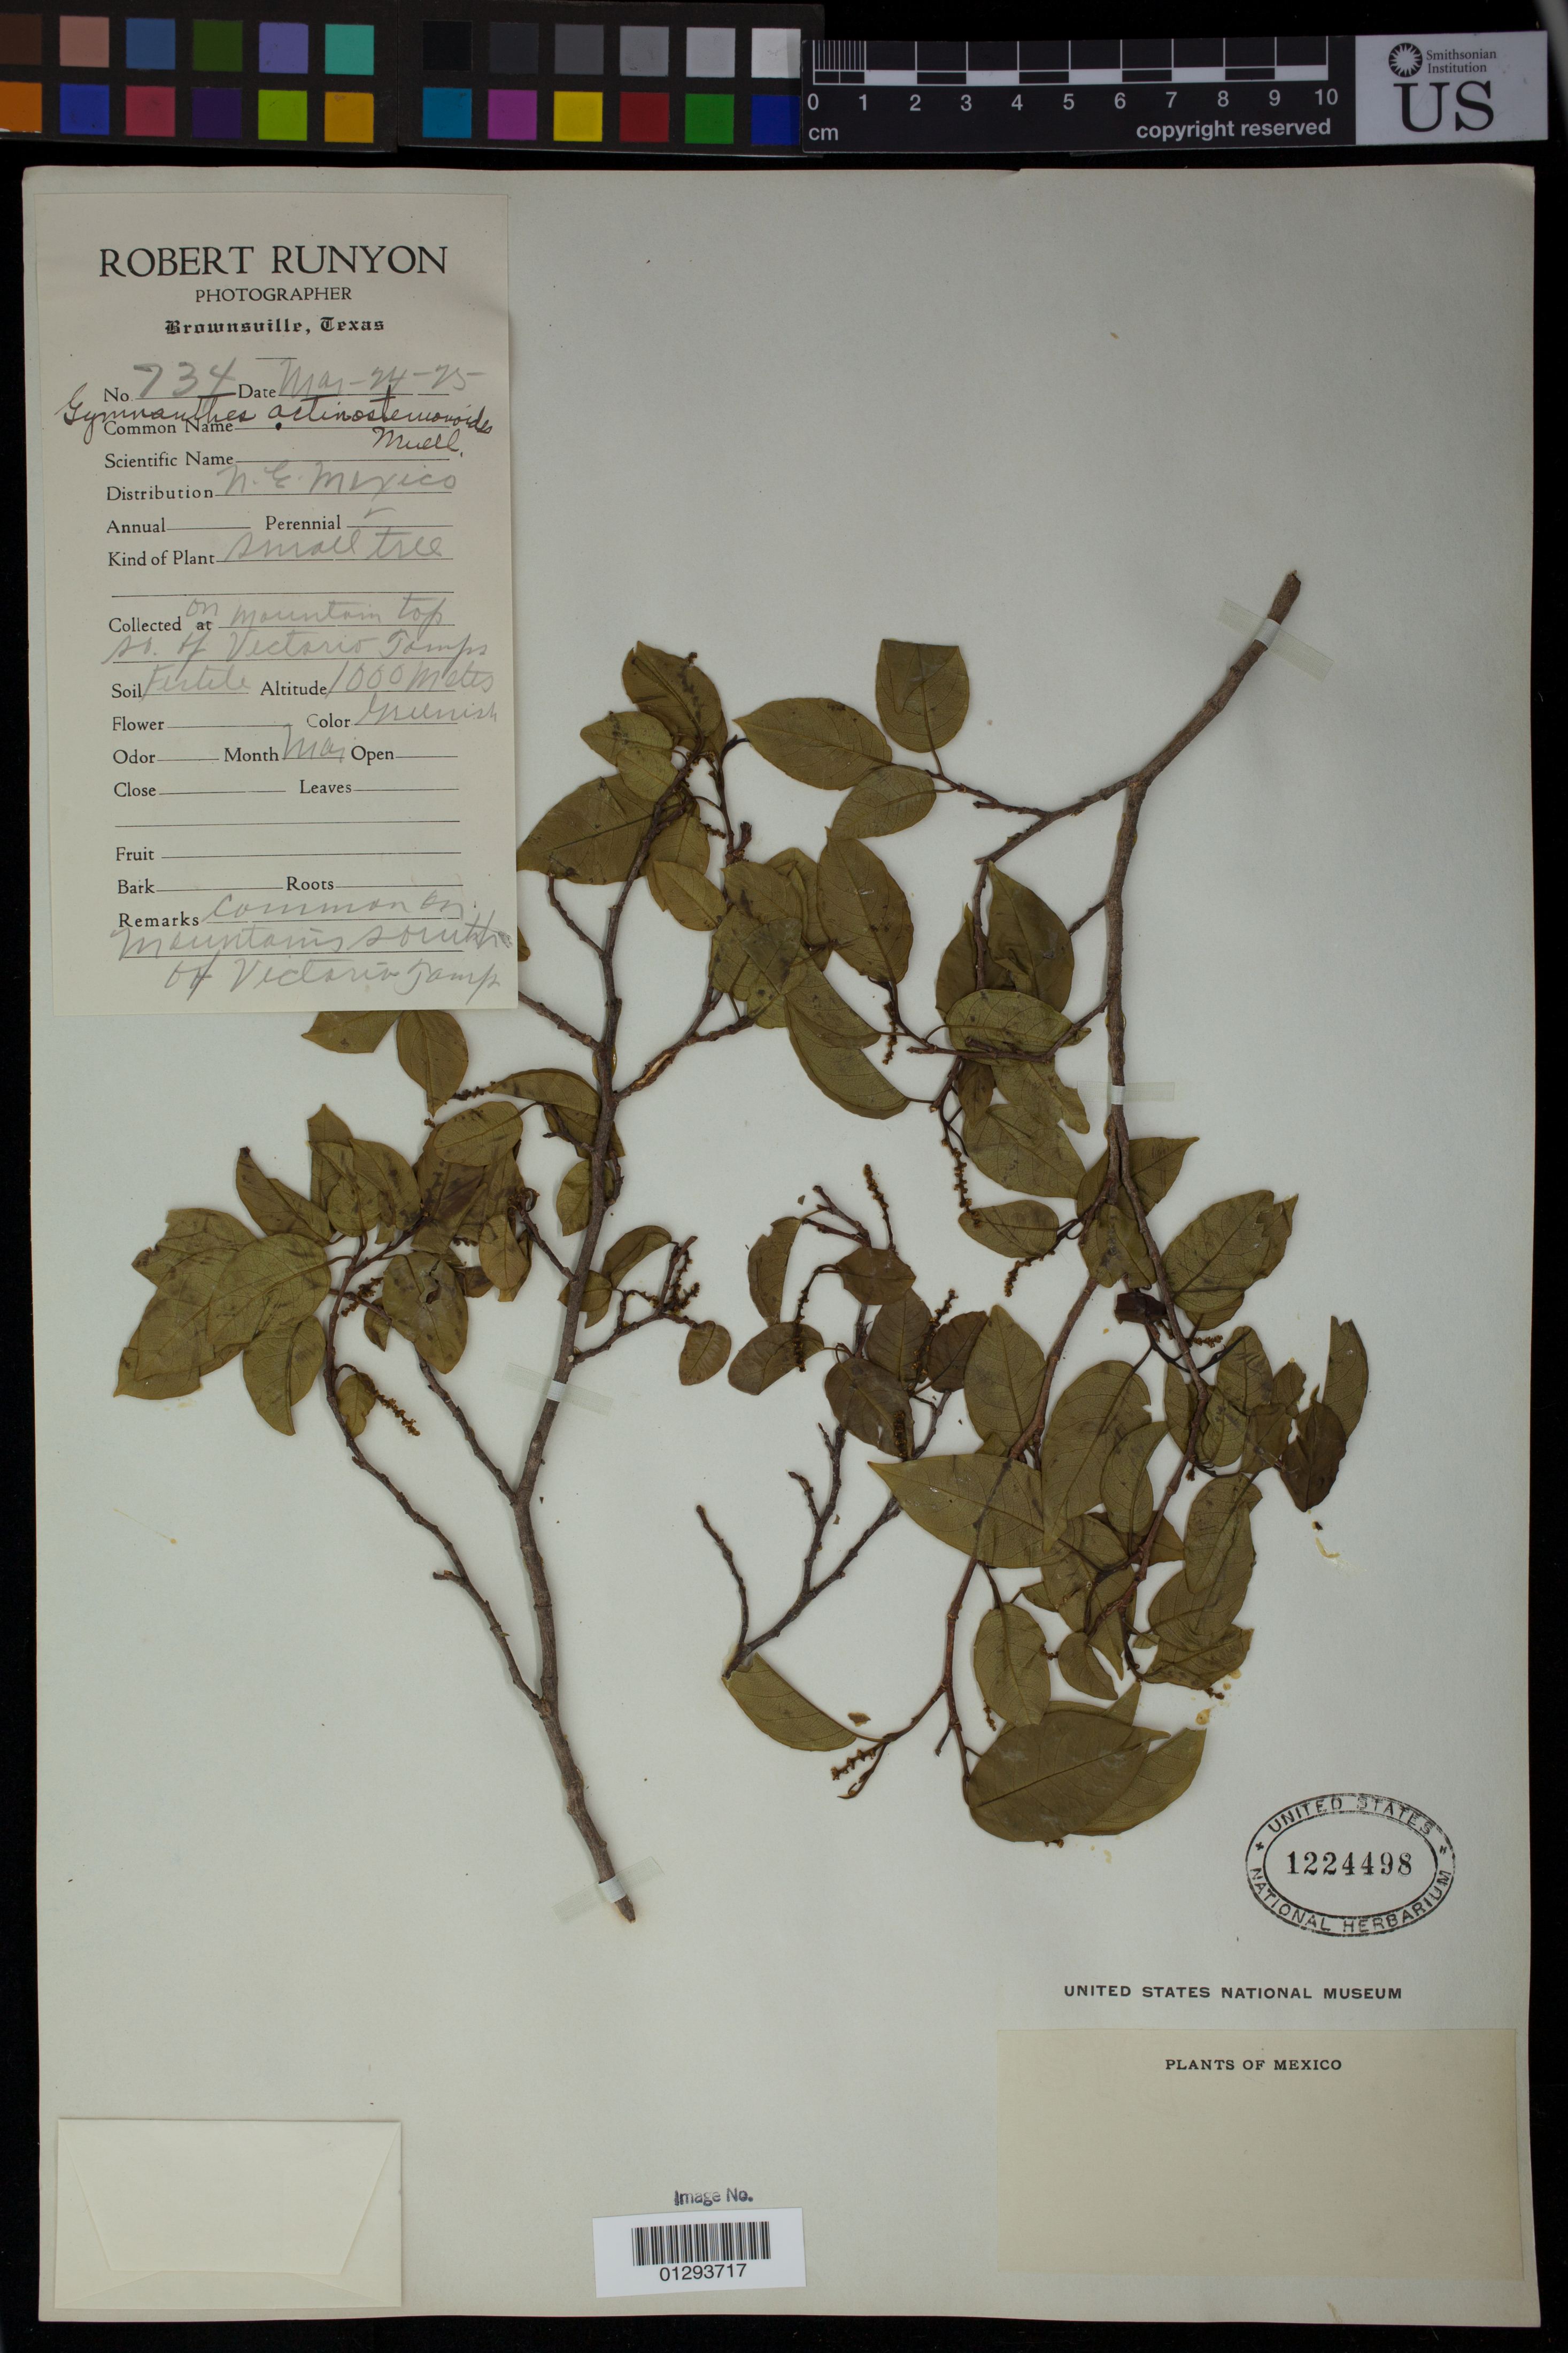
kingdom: Plantae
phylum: Tracheophyta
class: Magnoliopsida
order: Malpighiales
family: Euphorbiaceae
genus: Sebastiania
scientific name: Sebastiania pavoniana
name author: (Müll. Arg.) Müll. Arg.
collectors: R. Runyon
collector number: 734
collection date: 1925-03-24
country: Mexico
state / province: Tamaulipas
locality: on mountain top so. of Victorio Tamps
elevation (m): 1000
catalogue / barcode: US 1224498